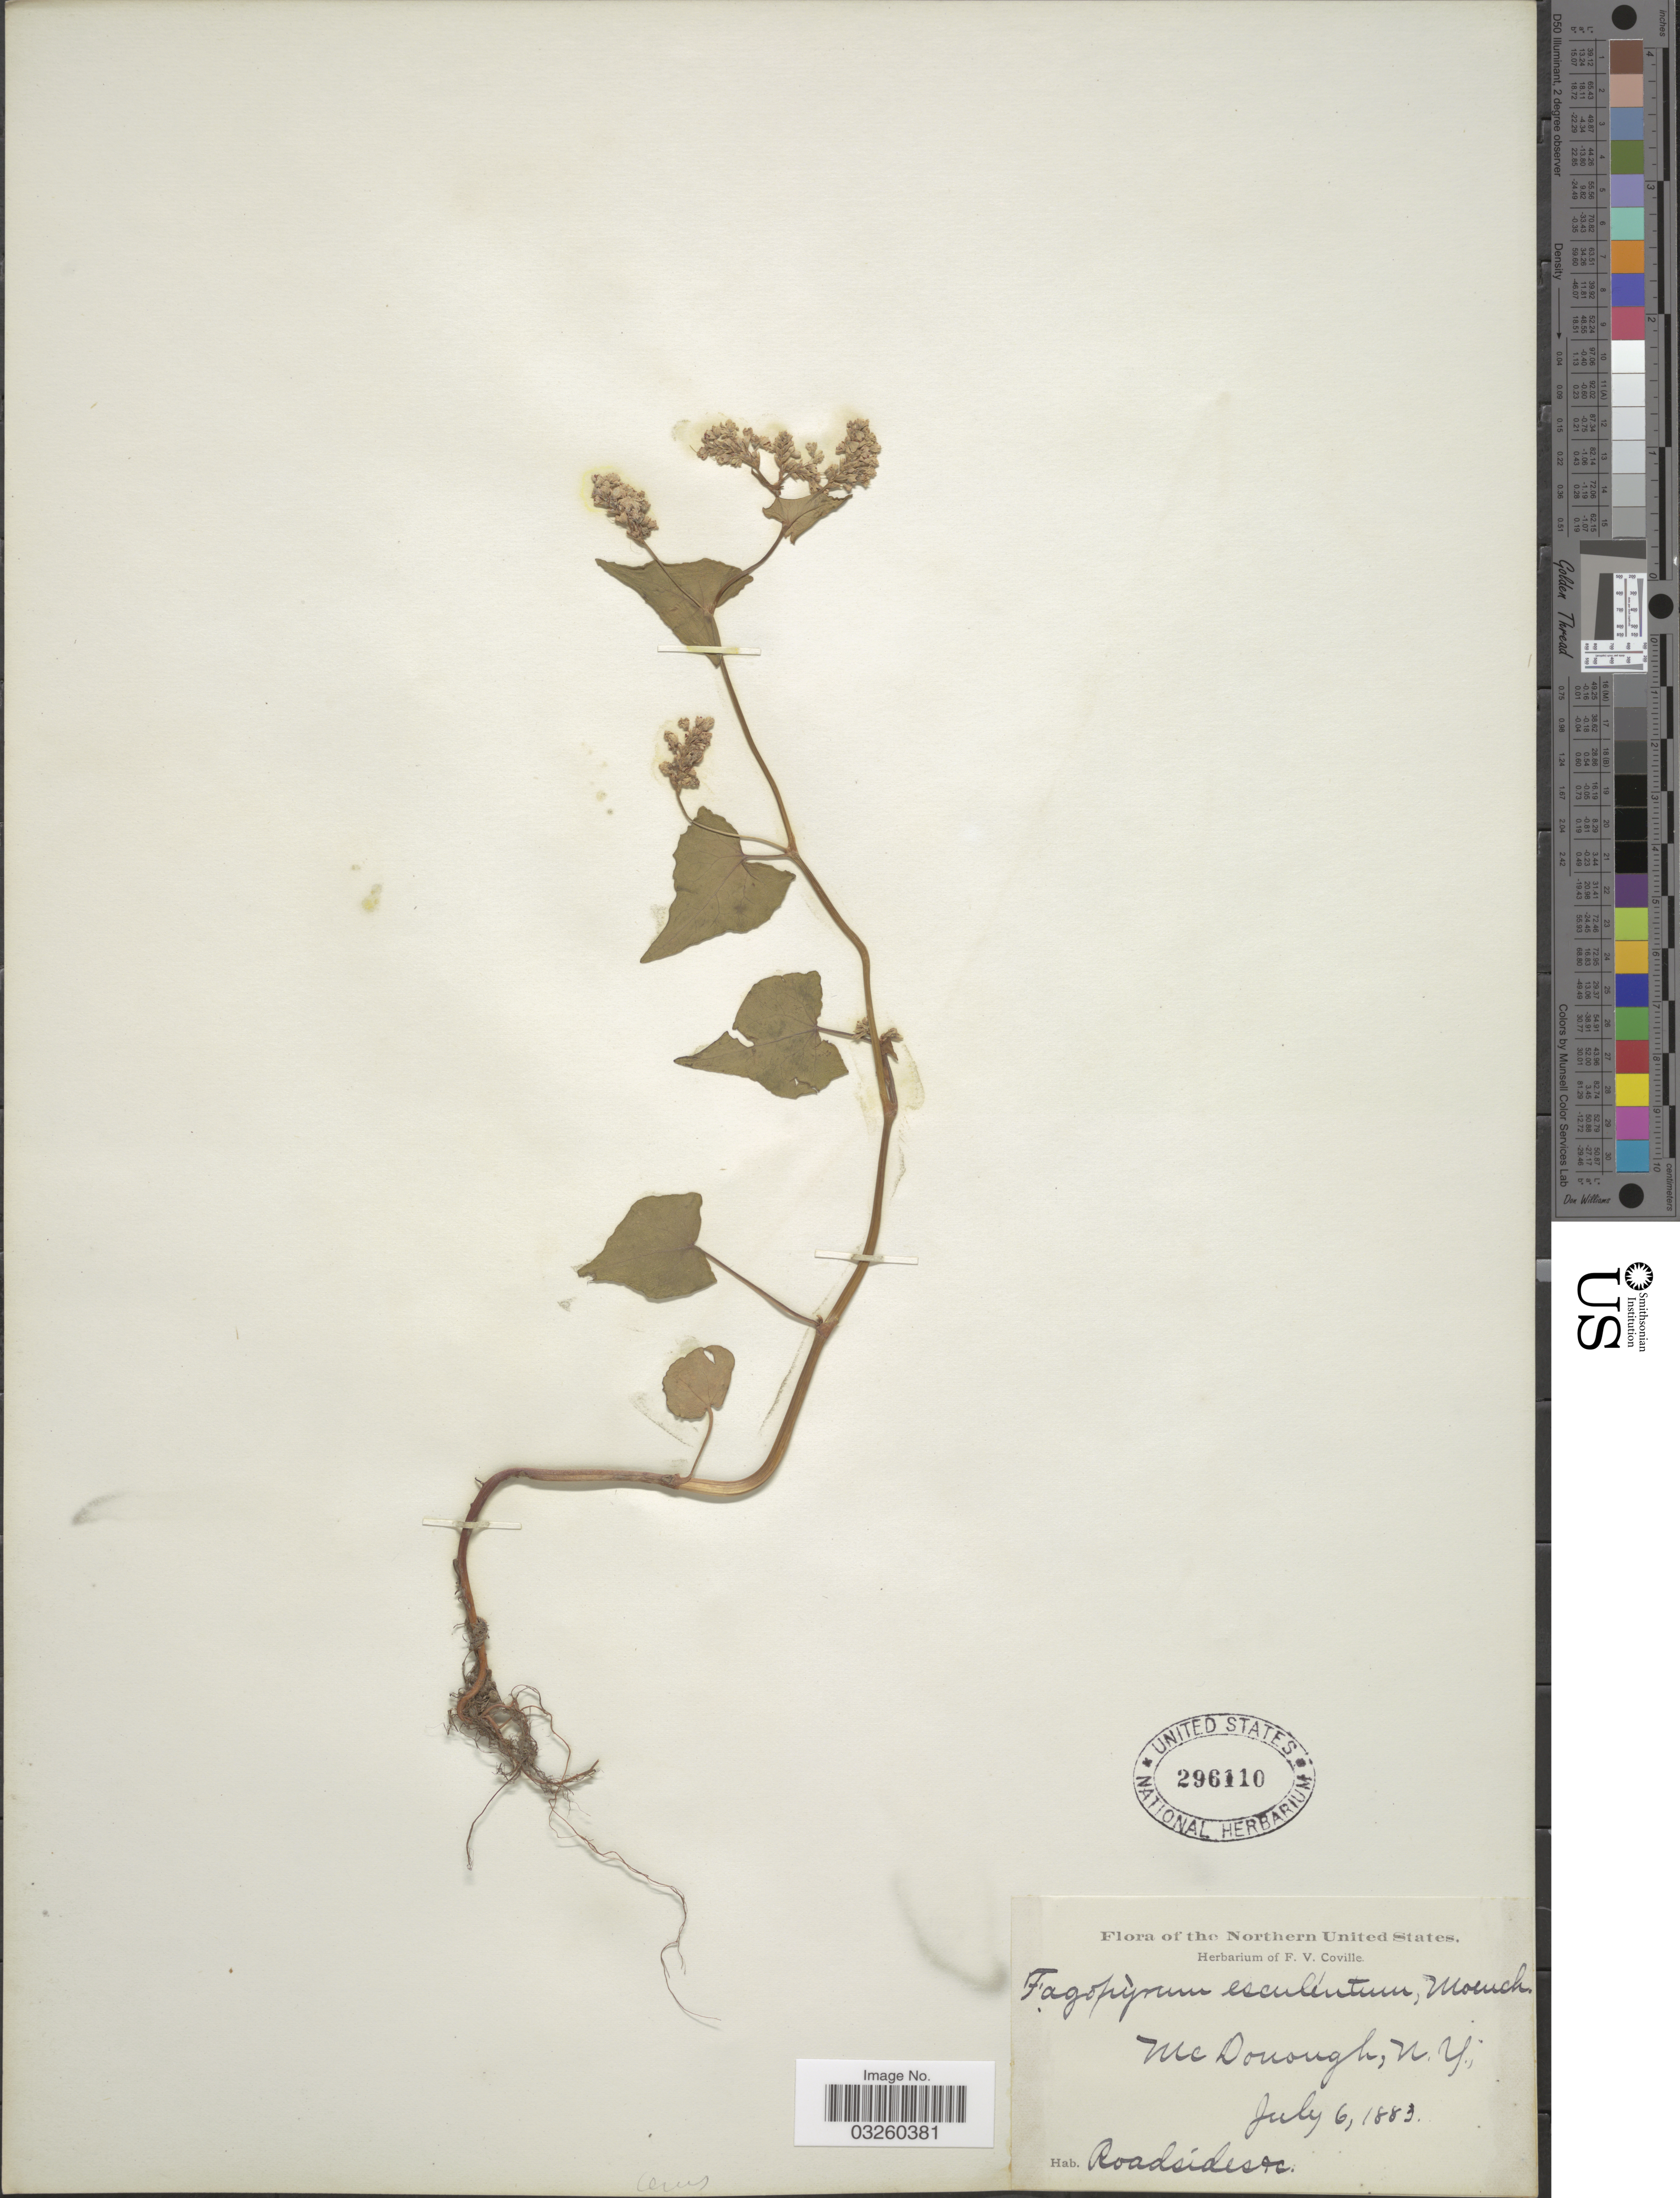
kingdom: Plantae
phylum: Tracheophyta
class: Magnoliopsida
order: Caryophyllales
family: Polygonaceae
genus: Fagopyrum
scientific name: Fagopyrum esculentum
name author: Moench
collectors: ex herb. F. V. Coville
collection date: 1883-07-06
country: United States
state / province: New York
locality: Northern United States. McDonough.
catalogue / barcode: US 296110